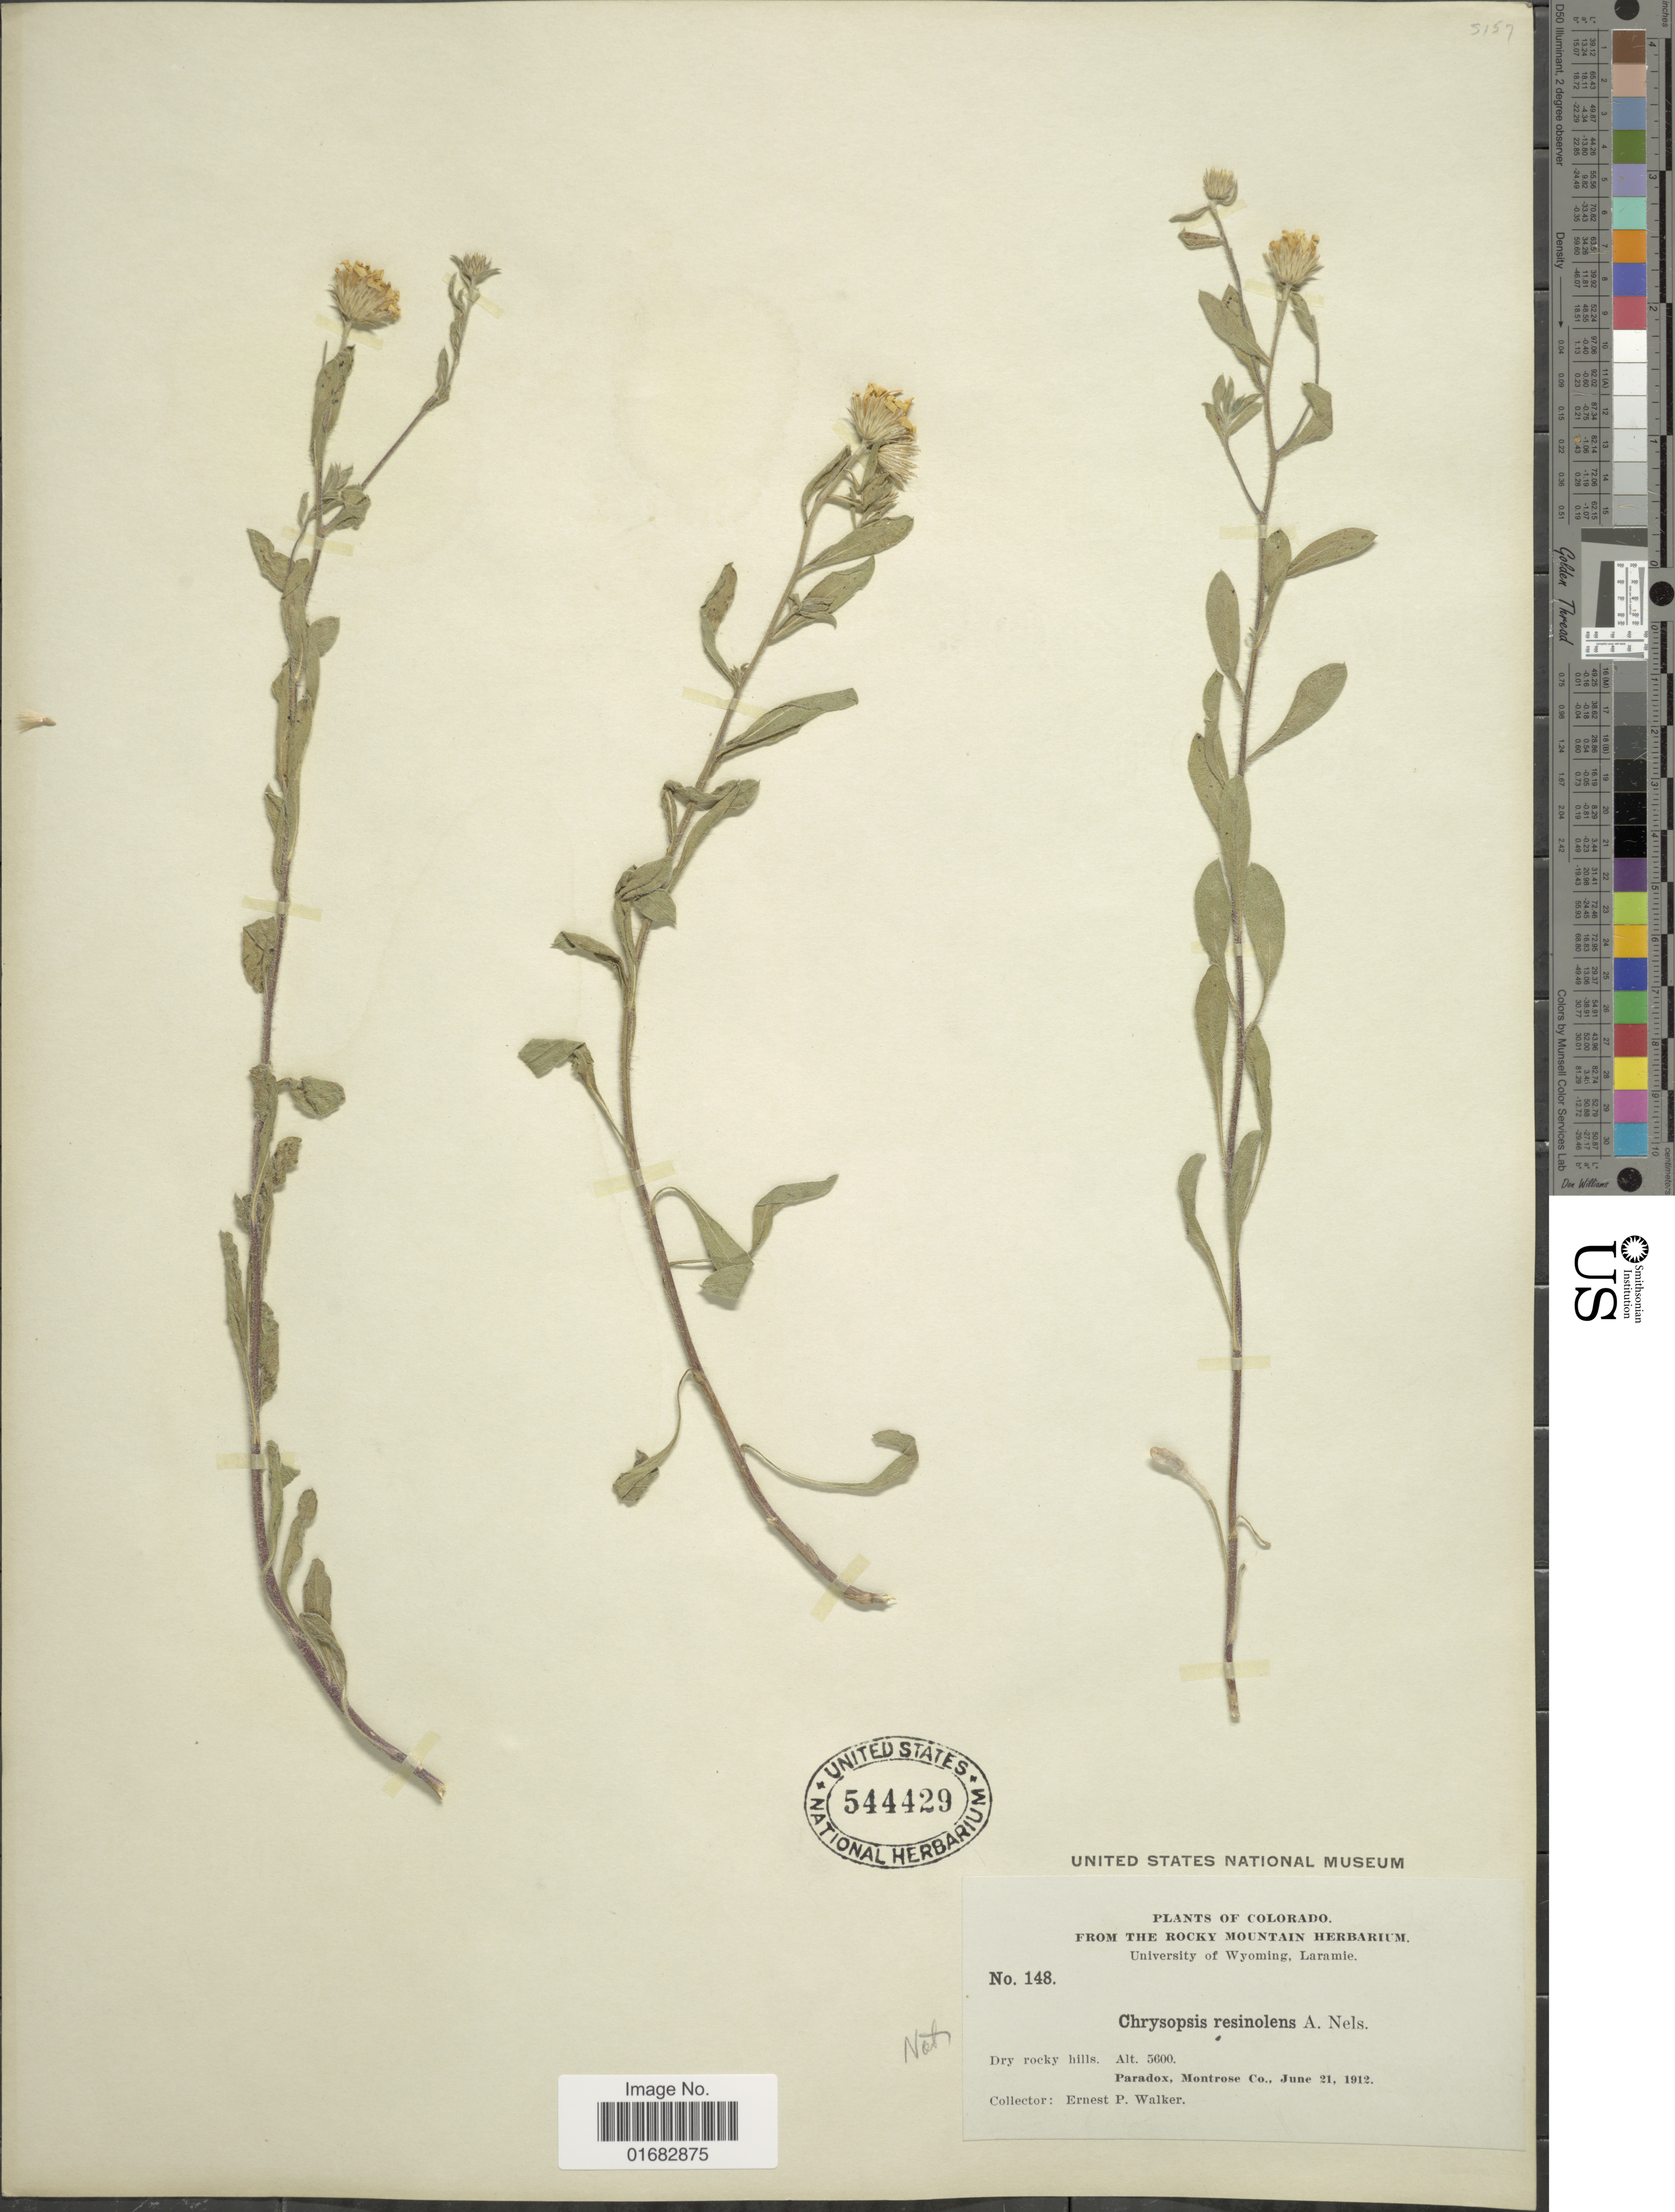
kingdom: Plantae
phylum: Tracheophyta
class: Magnoliopsida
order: Asterales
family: Asteraceae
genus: Heterotheca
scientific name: Heterotheca villosa var. hispida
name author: (Hook.) V.L. Harms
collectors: E. P. Walker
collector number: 148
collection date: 1912-06-21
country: United States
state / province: Colorado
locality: Dry rocky hills, Paradox, Montrose Co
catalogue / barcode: US 544429